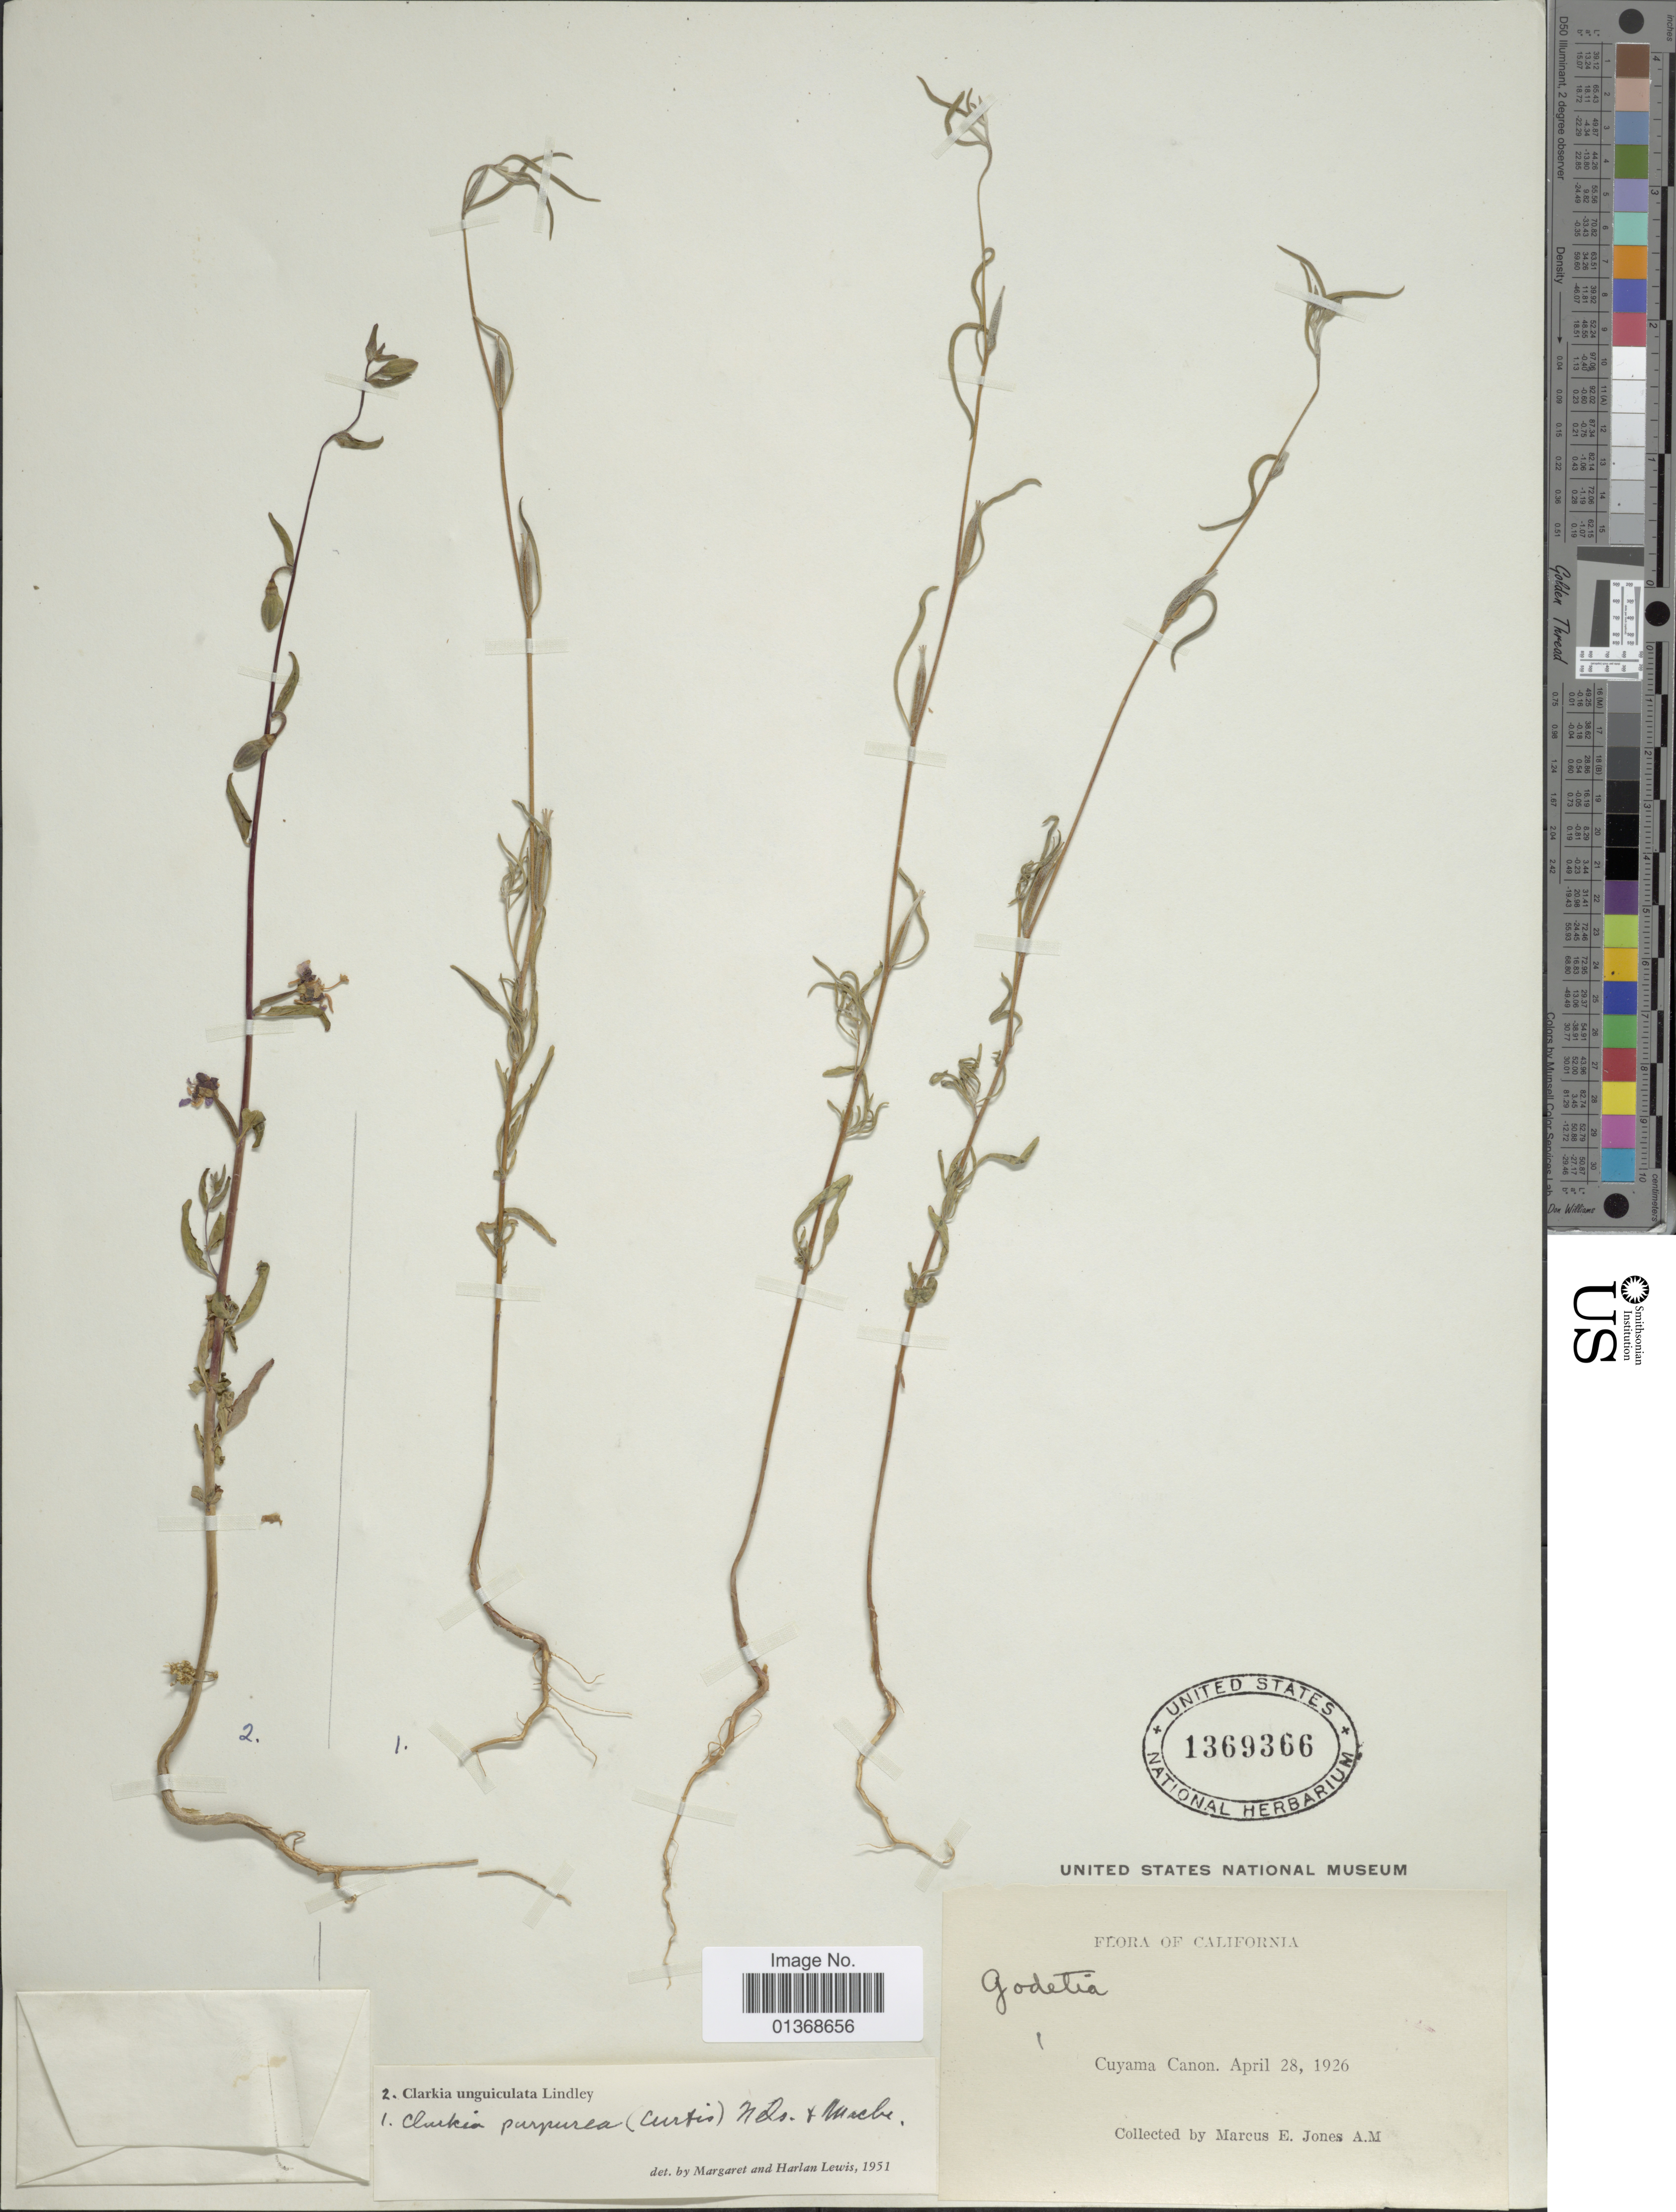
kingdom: Plantae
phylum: Tracheophyta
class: Magnoliopsida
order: Myrtales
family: Onagraceae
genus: Clarkia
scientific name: Clarkia unguiculata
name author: Lindl.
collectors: M. E. Jones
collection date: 1926-04-28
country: United States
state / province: California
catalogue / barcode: US 1369366